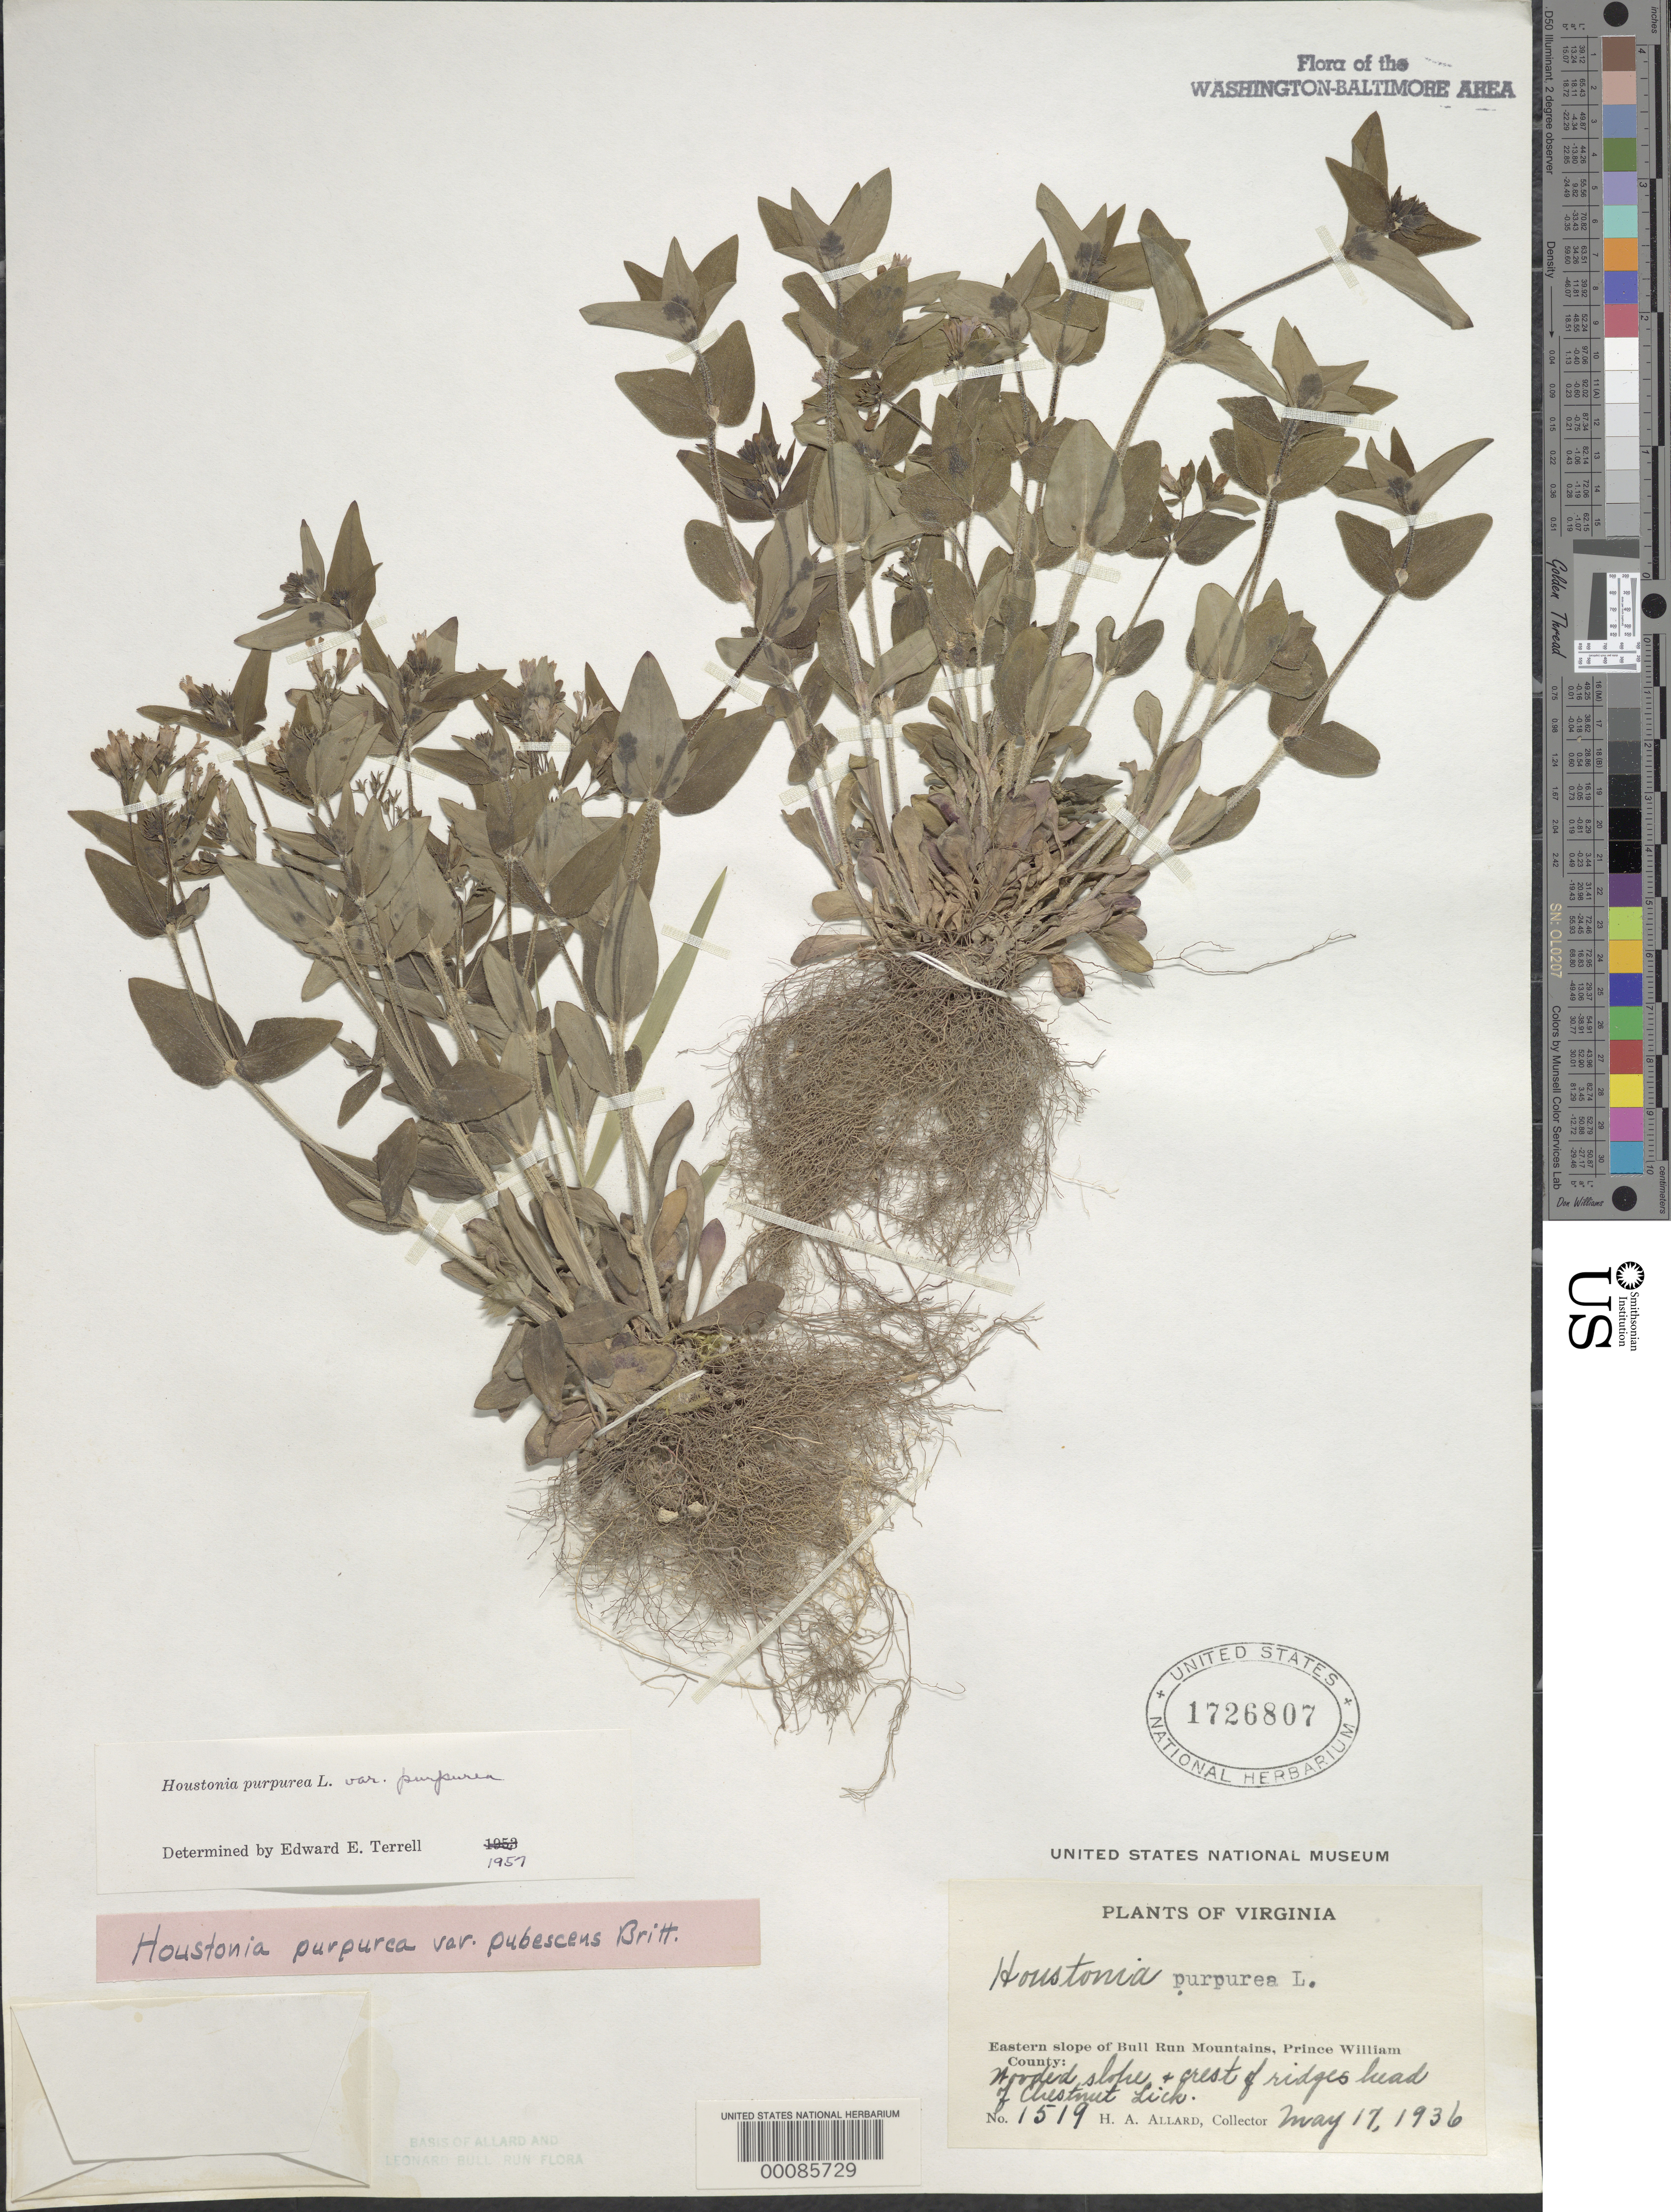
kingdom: Plantae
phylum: Tracheophyta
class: Magnoliopsida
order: Gentianales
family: Rubiaceae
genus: Houstonia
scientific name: Houstonia purpurea var. pubescens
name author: Britton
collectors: H. A. Allard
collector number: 1519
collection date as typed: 17 May 1936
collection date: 1936-05-17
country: United States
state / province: Virginia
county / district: Prince William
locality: East slope of Bull Run Mts.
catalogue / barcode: US 1726807